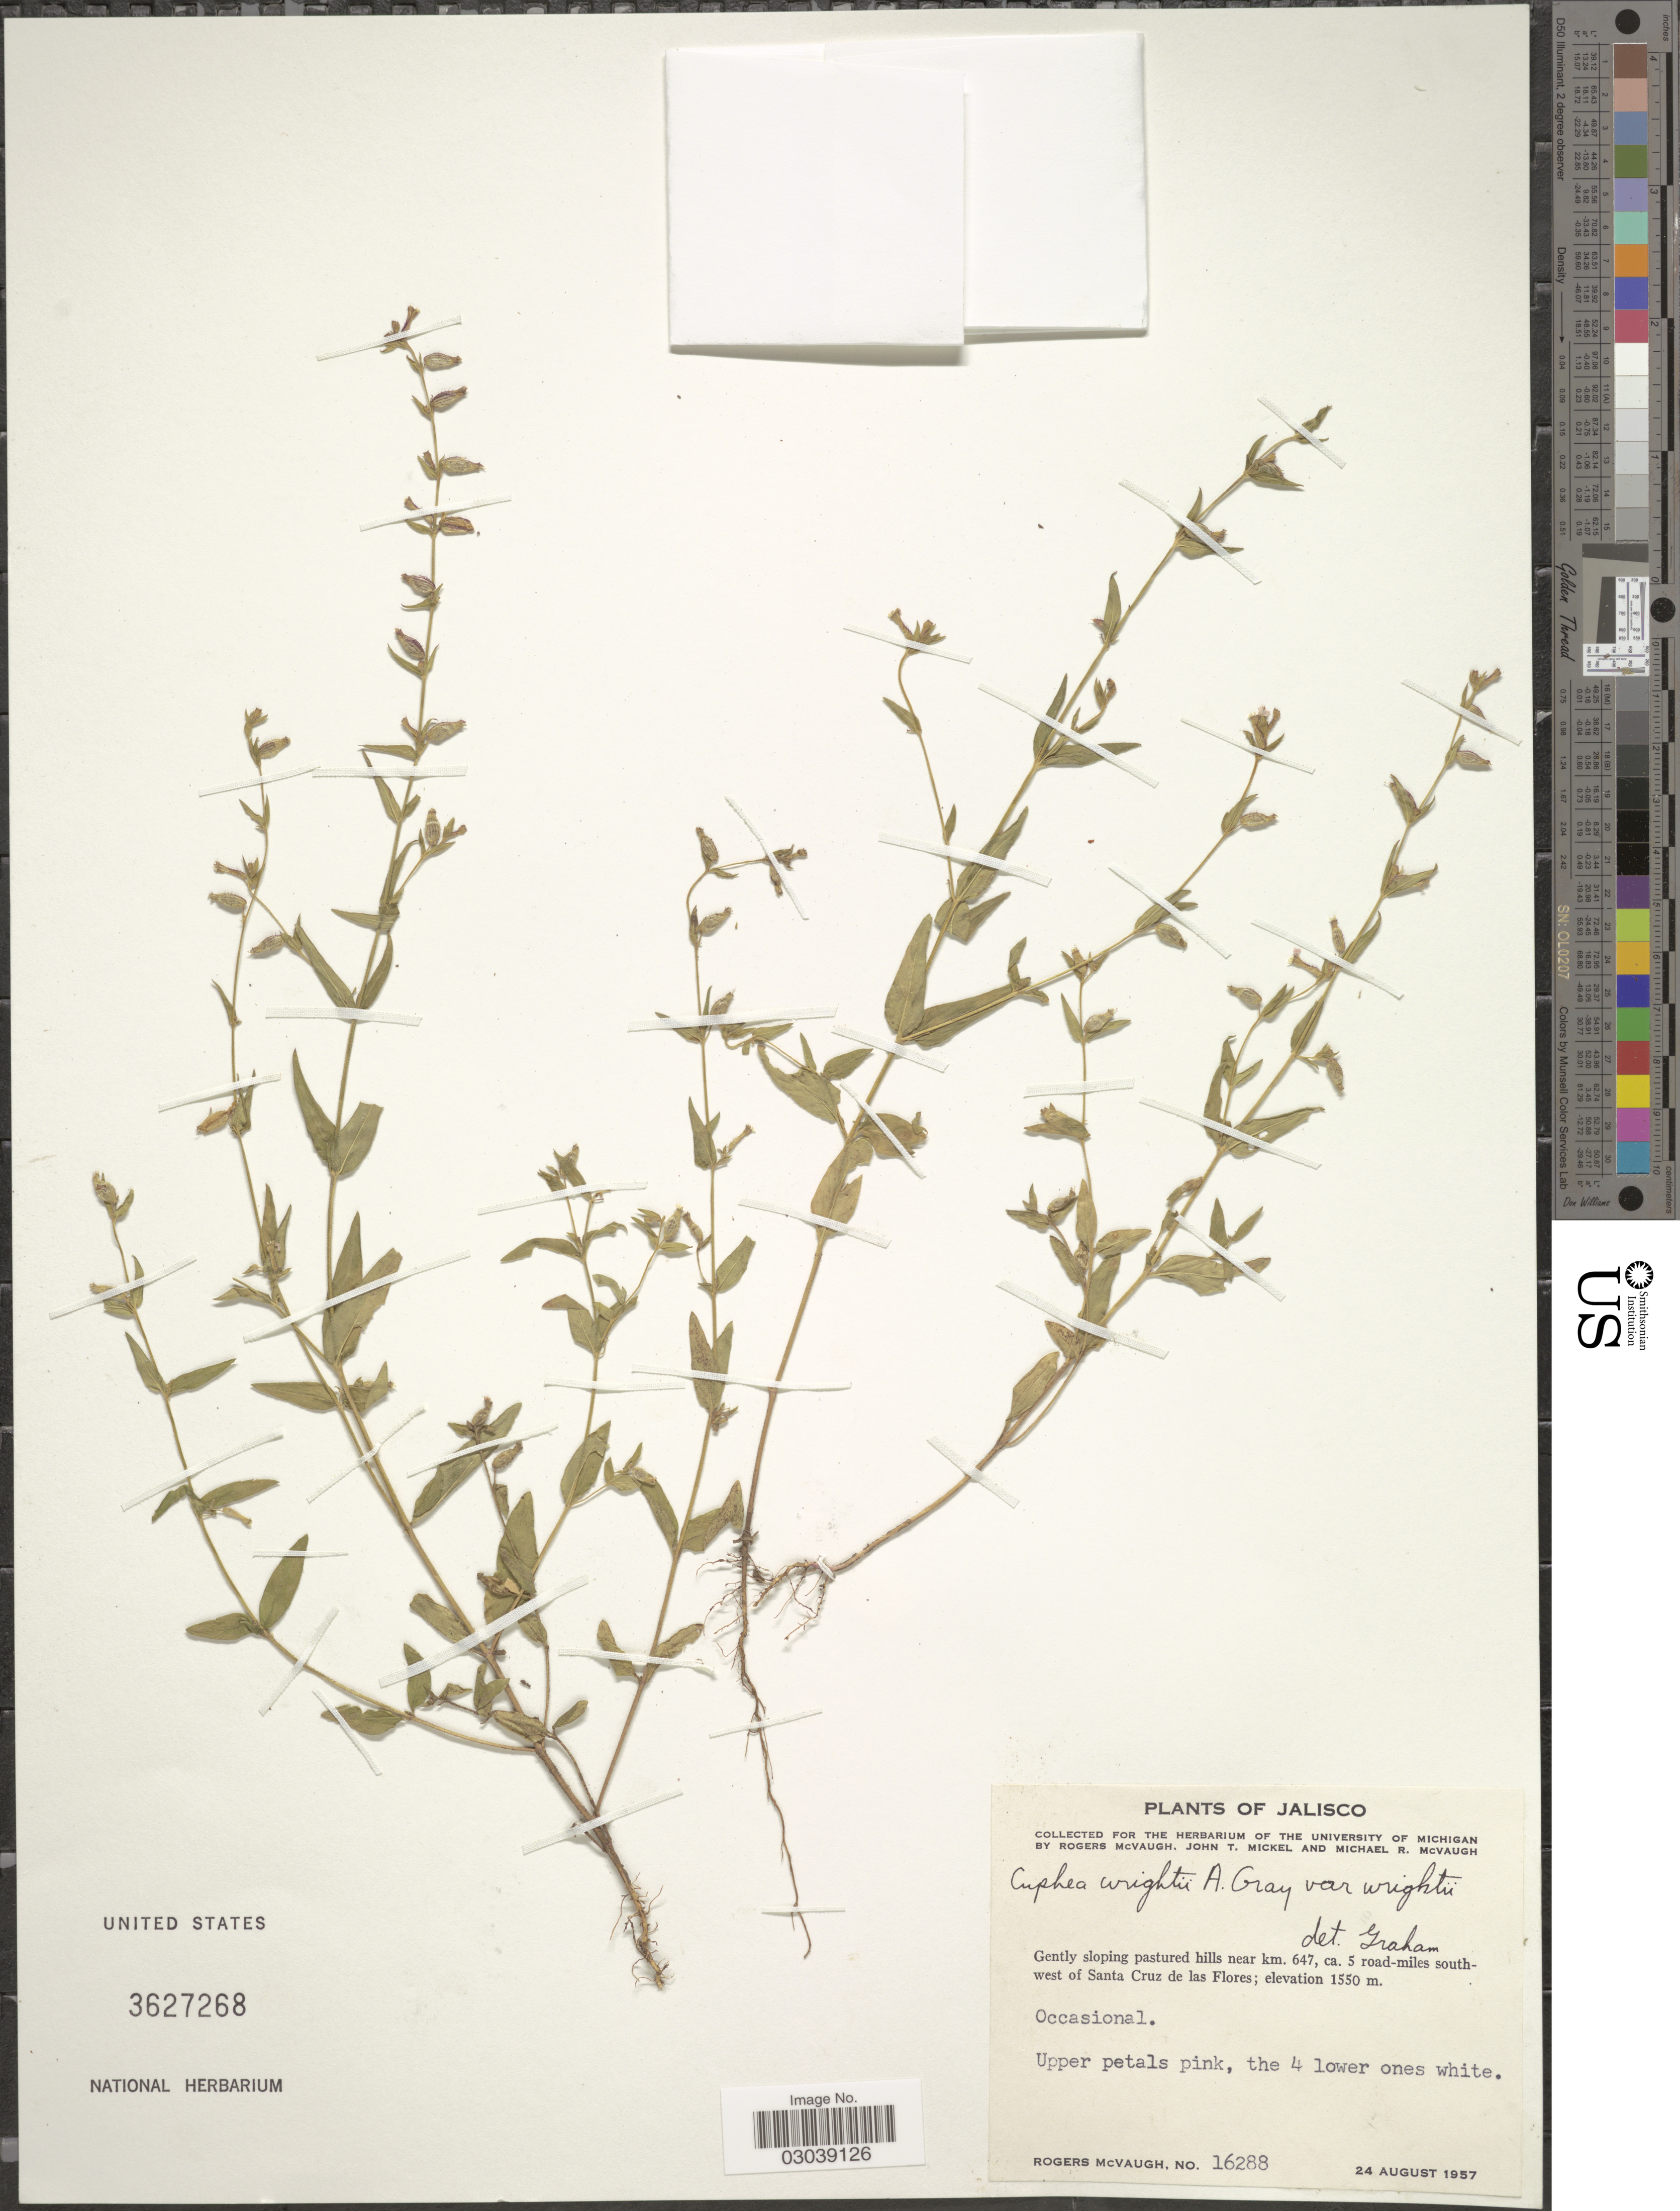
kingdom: Plantae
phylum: Tracheophyta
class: Magnoliopsida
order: Myrtales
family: Lythraceae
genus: Cuphea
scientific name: Cuphea wrightii var. wrightii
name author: A. Gray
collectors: R. McVaugh, J. T. Mickel & M. R. McVaugh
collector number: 16288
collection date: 1957-08-24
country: Mexico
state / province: Jalisco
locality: Pastured hills near km. 647, ca. 5 road-miles south-west of Santa Cruz de las Flores.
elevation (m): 1550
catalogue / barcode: US 3627268